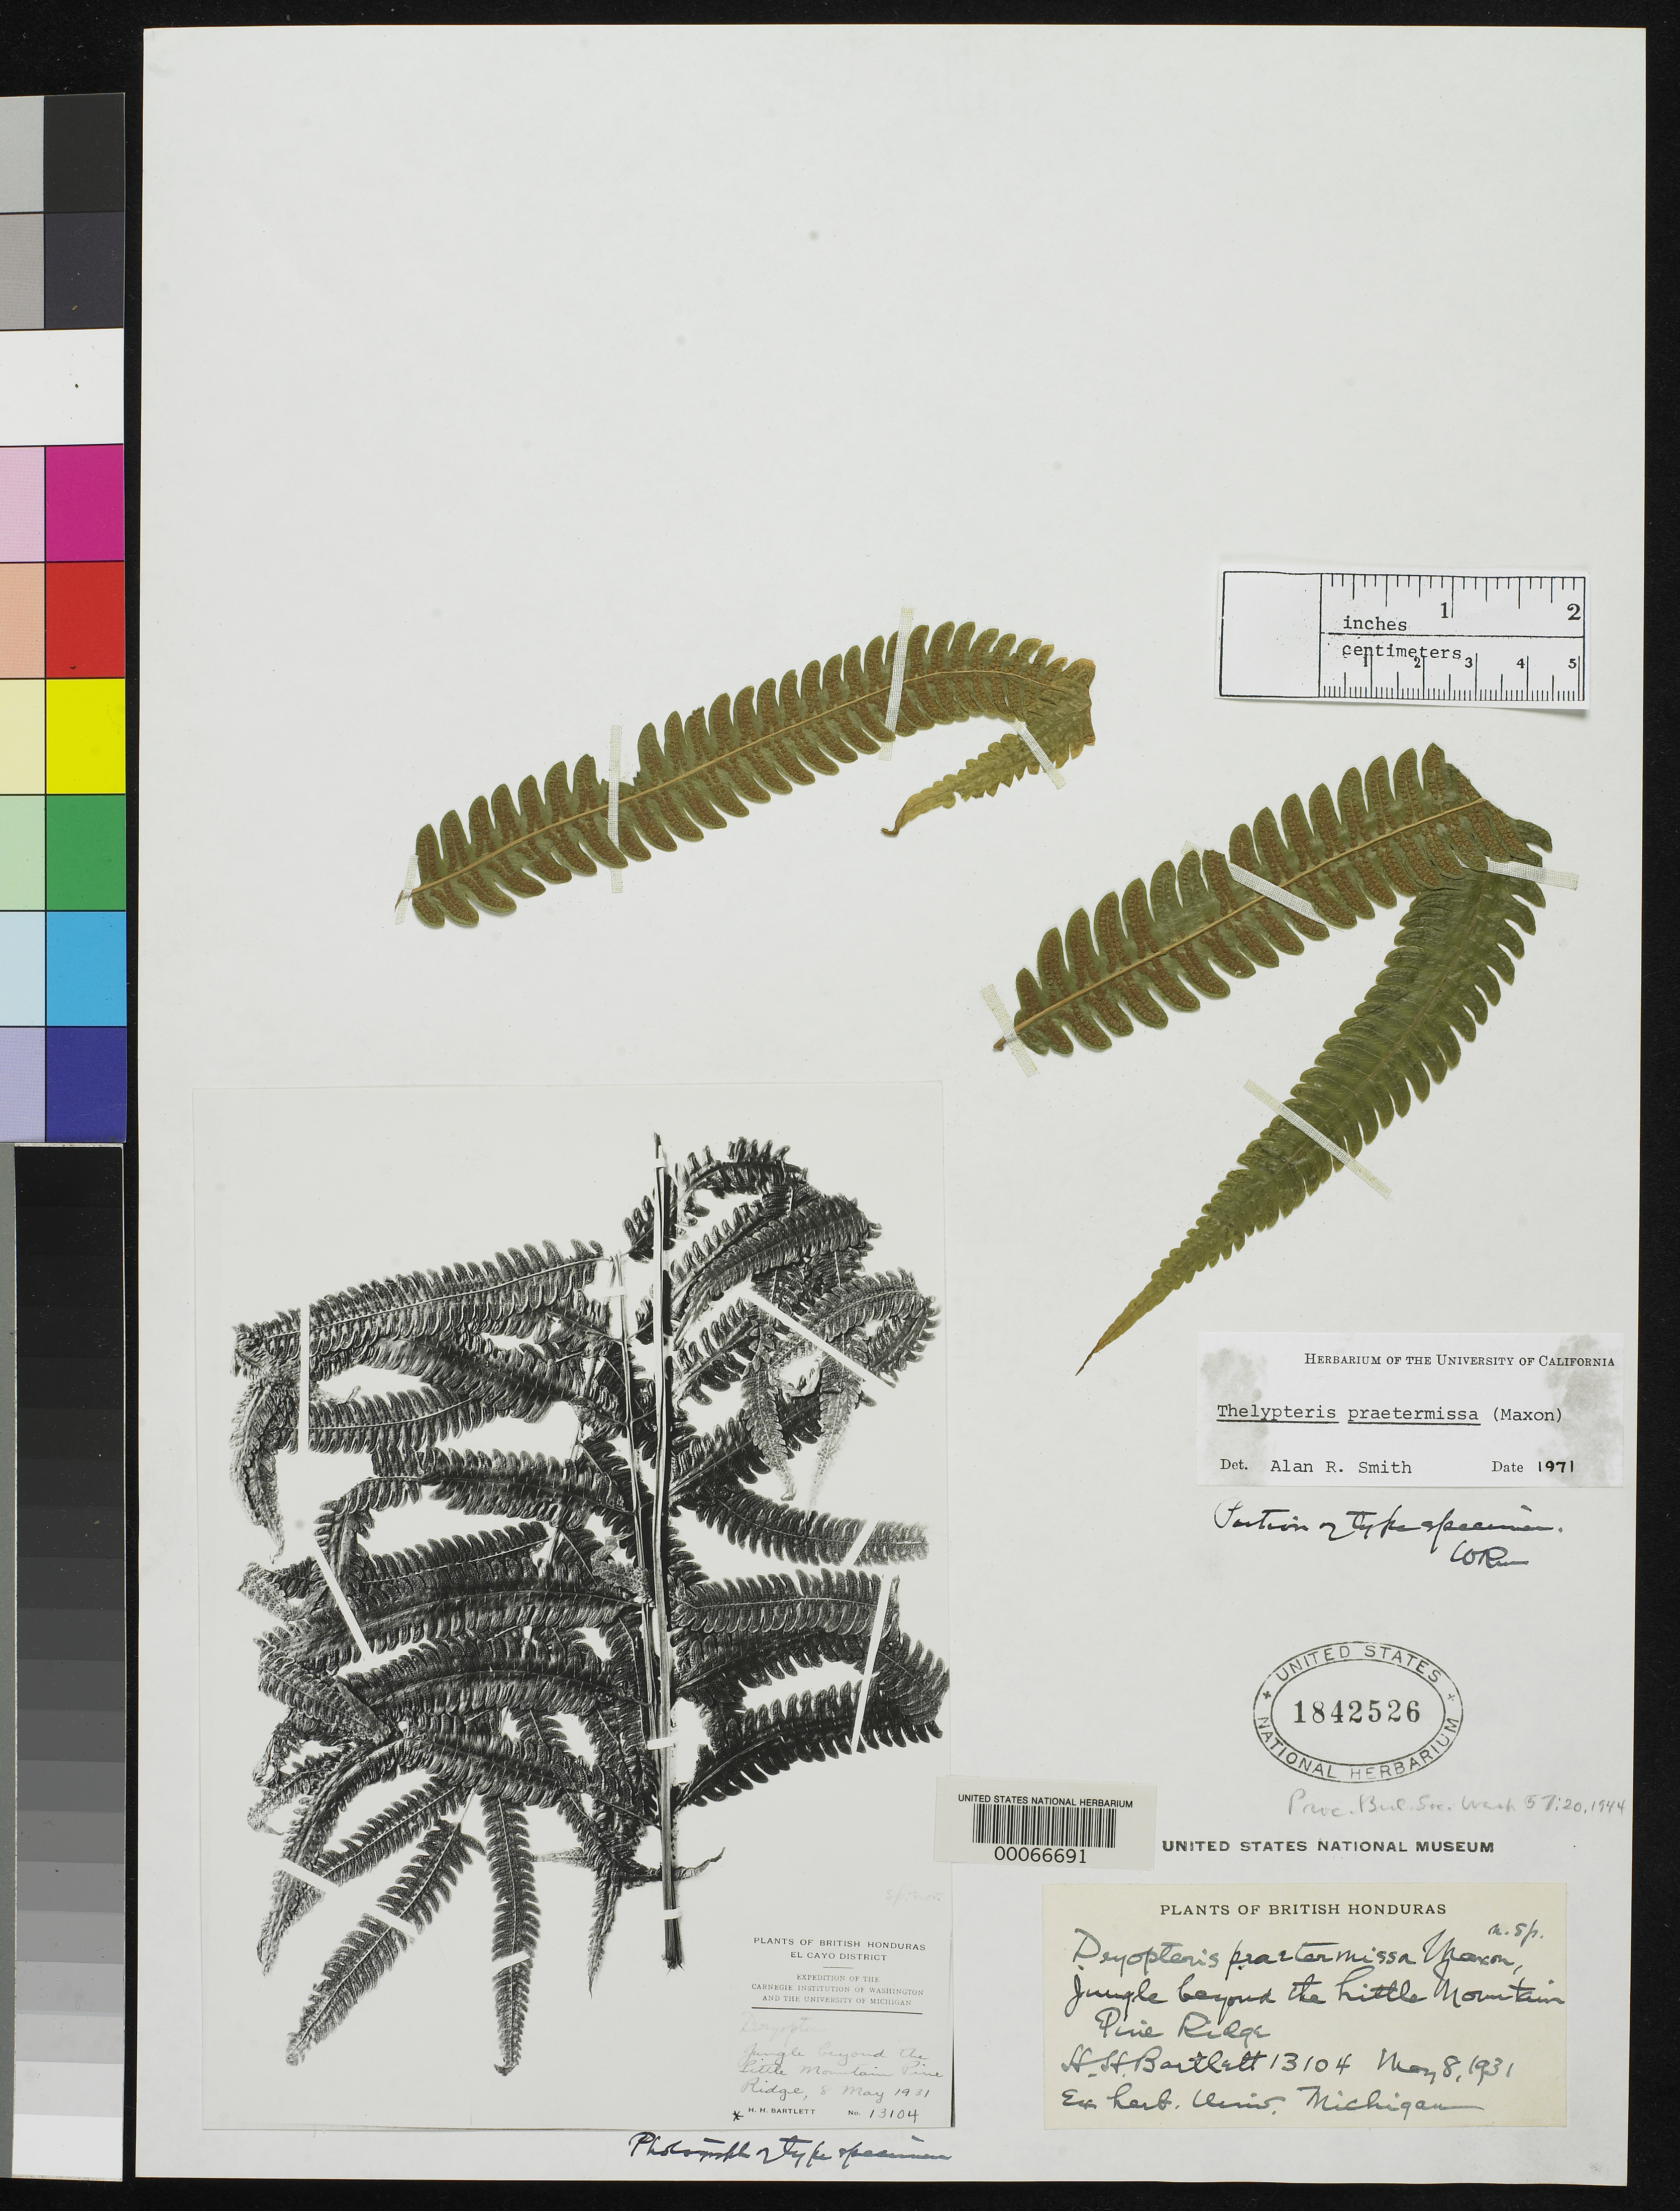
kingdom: Plantae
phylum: Tracheophyta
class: Polypodiopsida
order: Polypodiales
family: Dryopteridaceae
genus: Dryopteris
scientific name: Dryopteris praetermissa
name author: Maxon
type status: Type Collection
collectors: H. H. Bartlett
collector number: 13104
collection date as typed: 08 May 1931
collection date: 1931-05-08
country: Belize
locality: Jungle beyond the Little Mountain Pine Ridge.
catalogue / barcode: US 1842526